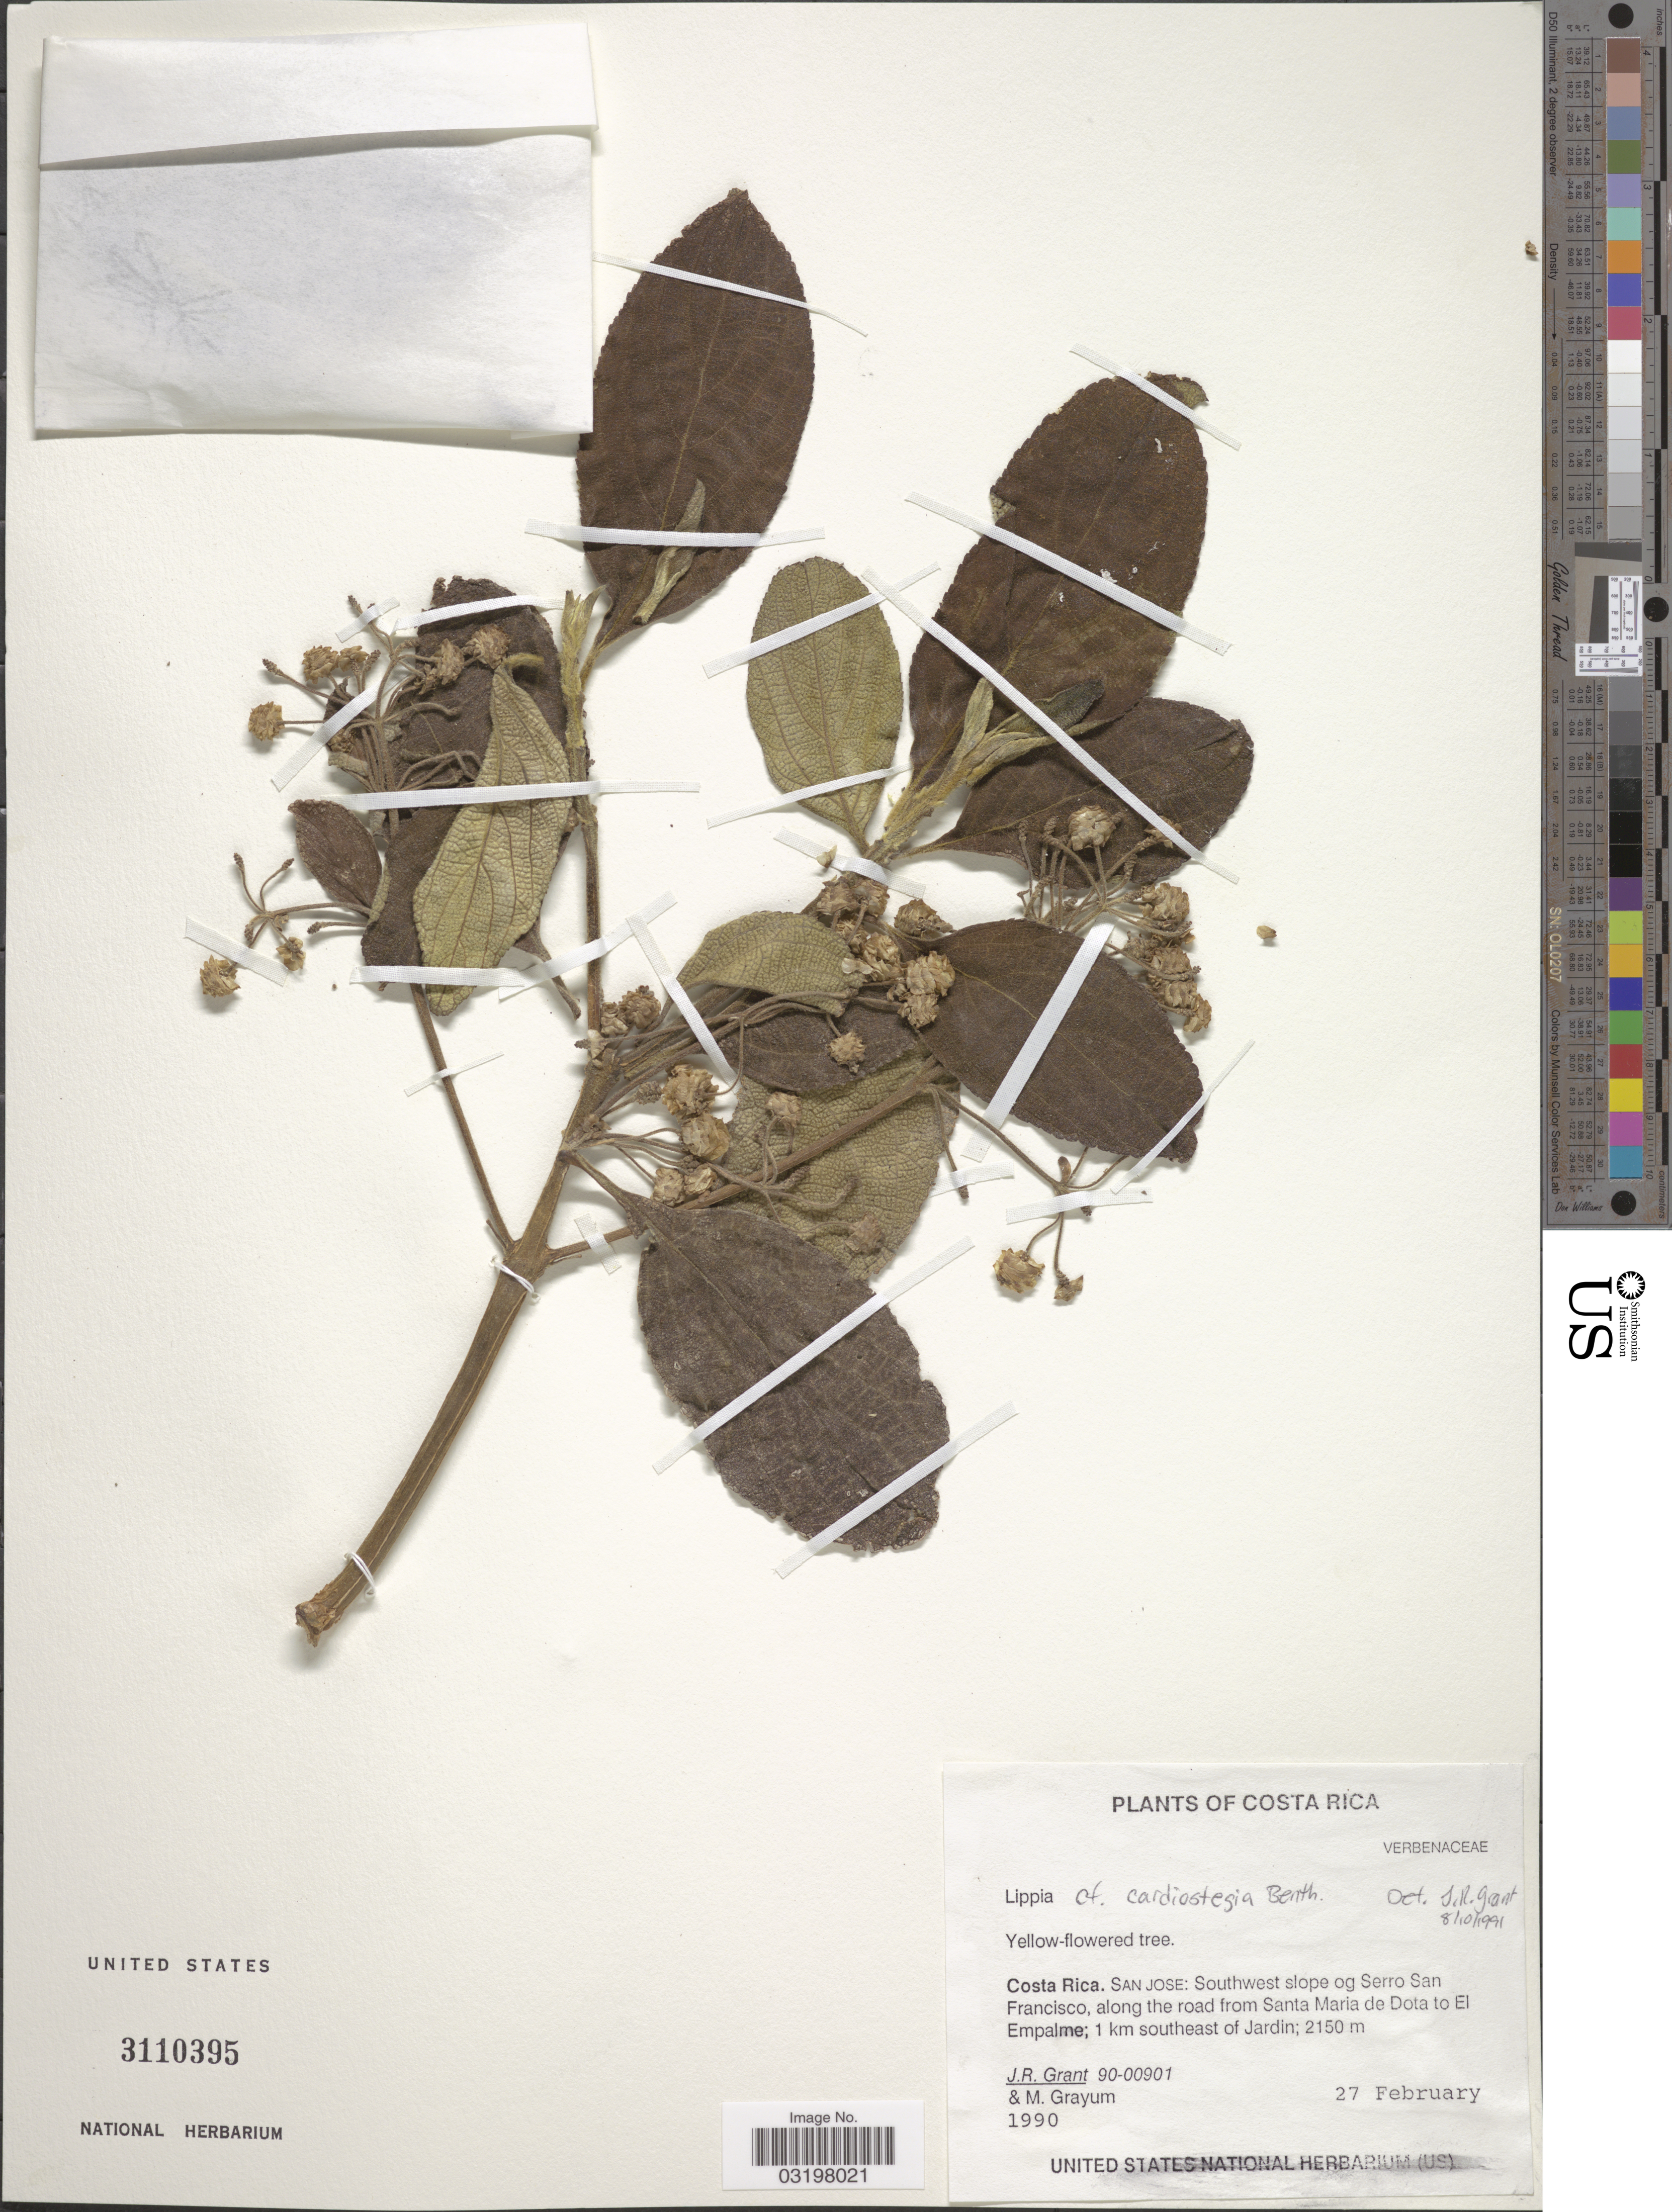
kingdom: Plantae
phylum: Tracheophyta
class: Magnoliopsida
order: Lamiales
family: Verbenaceae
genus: Lippia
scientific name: Lippia substrigosa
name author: Turcz.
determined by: Mirra, Fabiana, (SI), Instituto de Botanica Darwinion (ARGENTINA)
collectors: J. Grant & M. H. Grayum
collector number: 90-00901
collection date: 1990-02-27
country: Costa Rica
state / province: San José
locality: San Jose: Southwest slope og Serro San Francisco, along the road from Santa Maria de Dota to El Empalme; 1 km southeast of Jardin.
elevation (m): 2150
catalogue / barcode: US 3110395